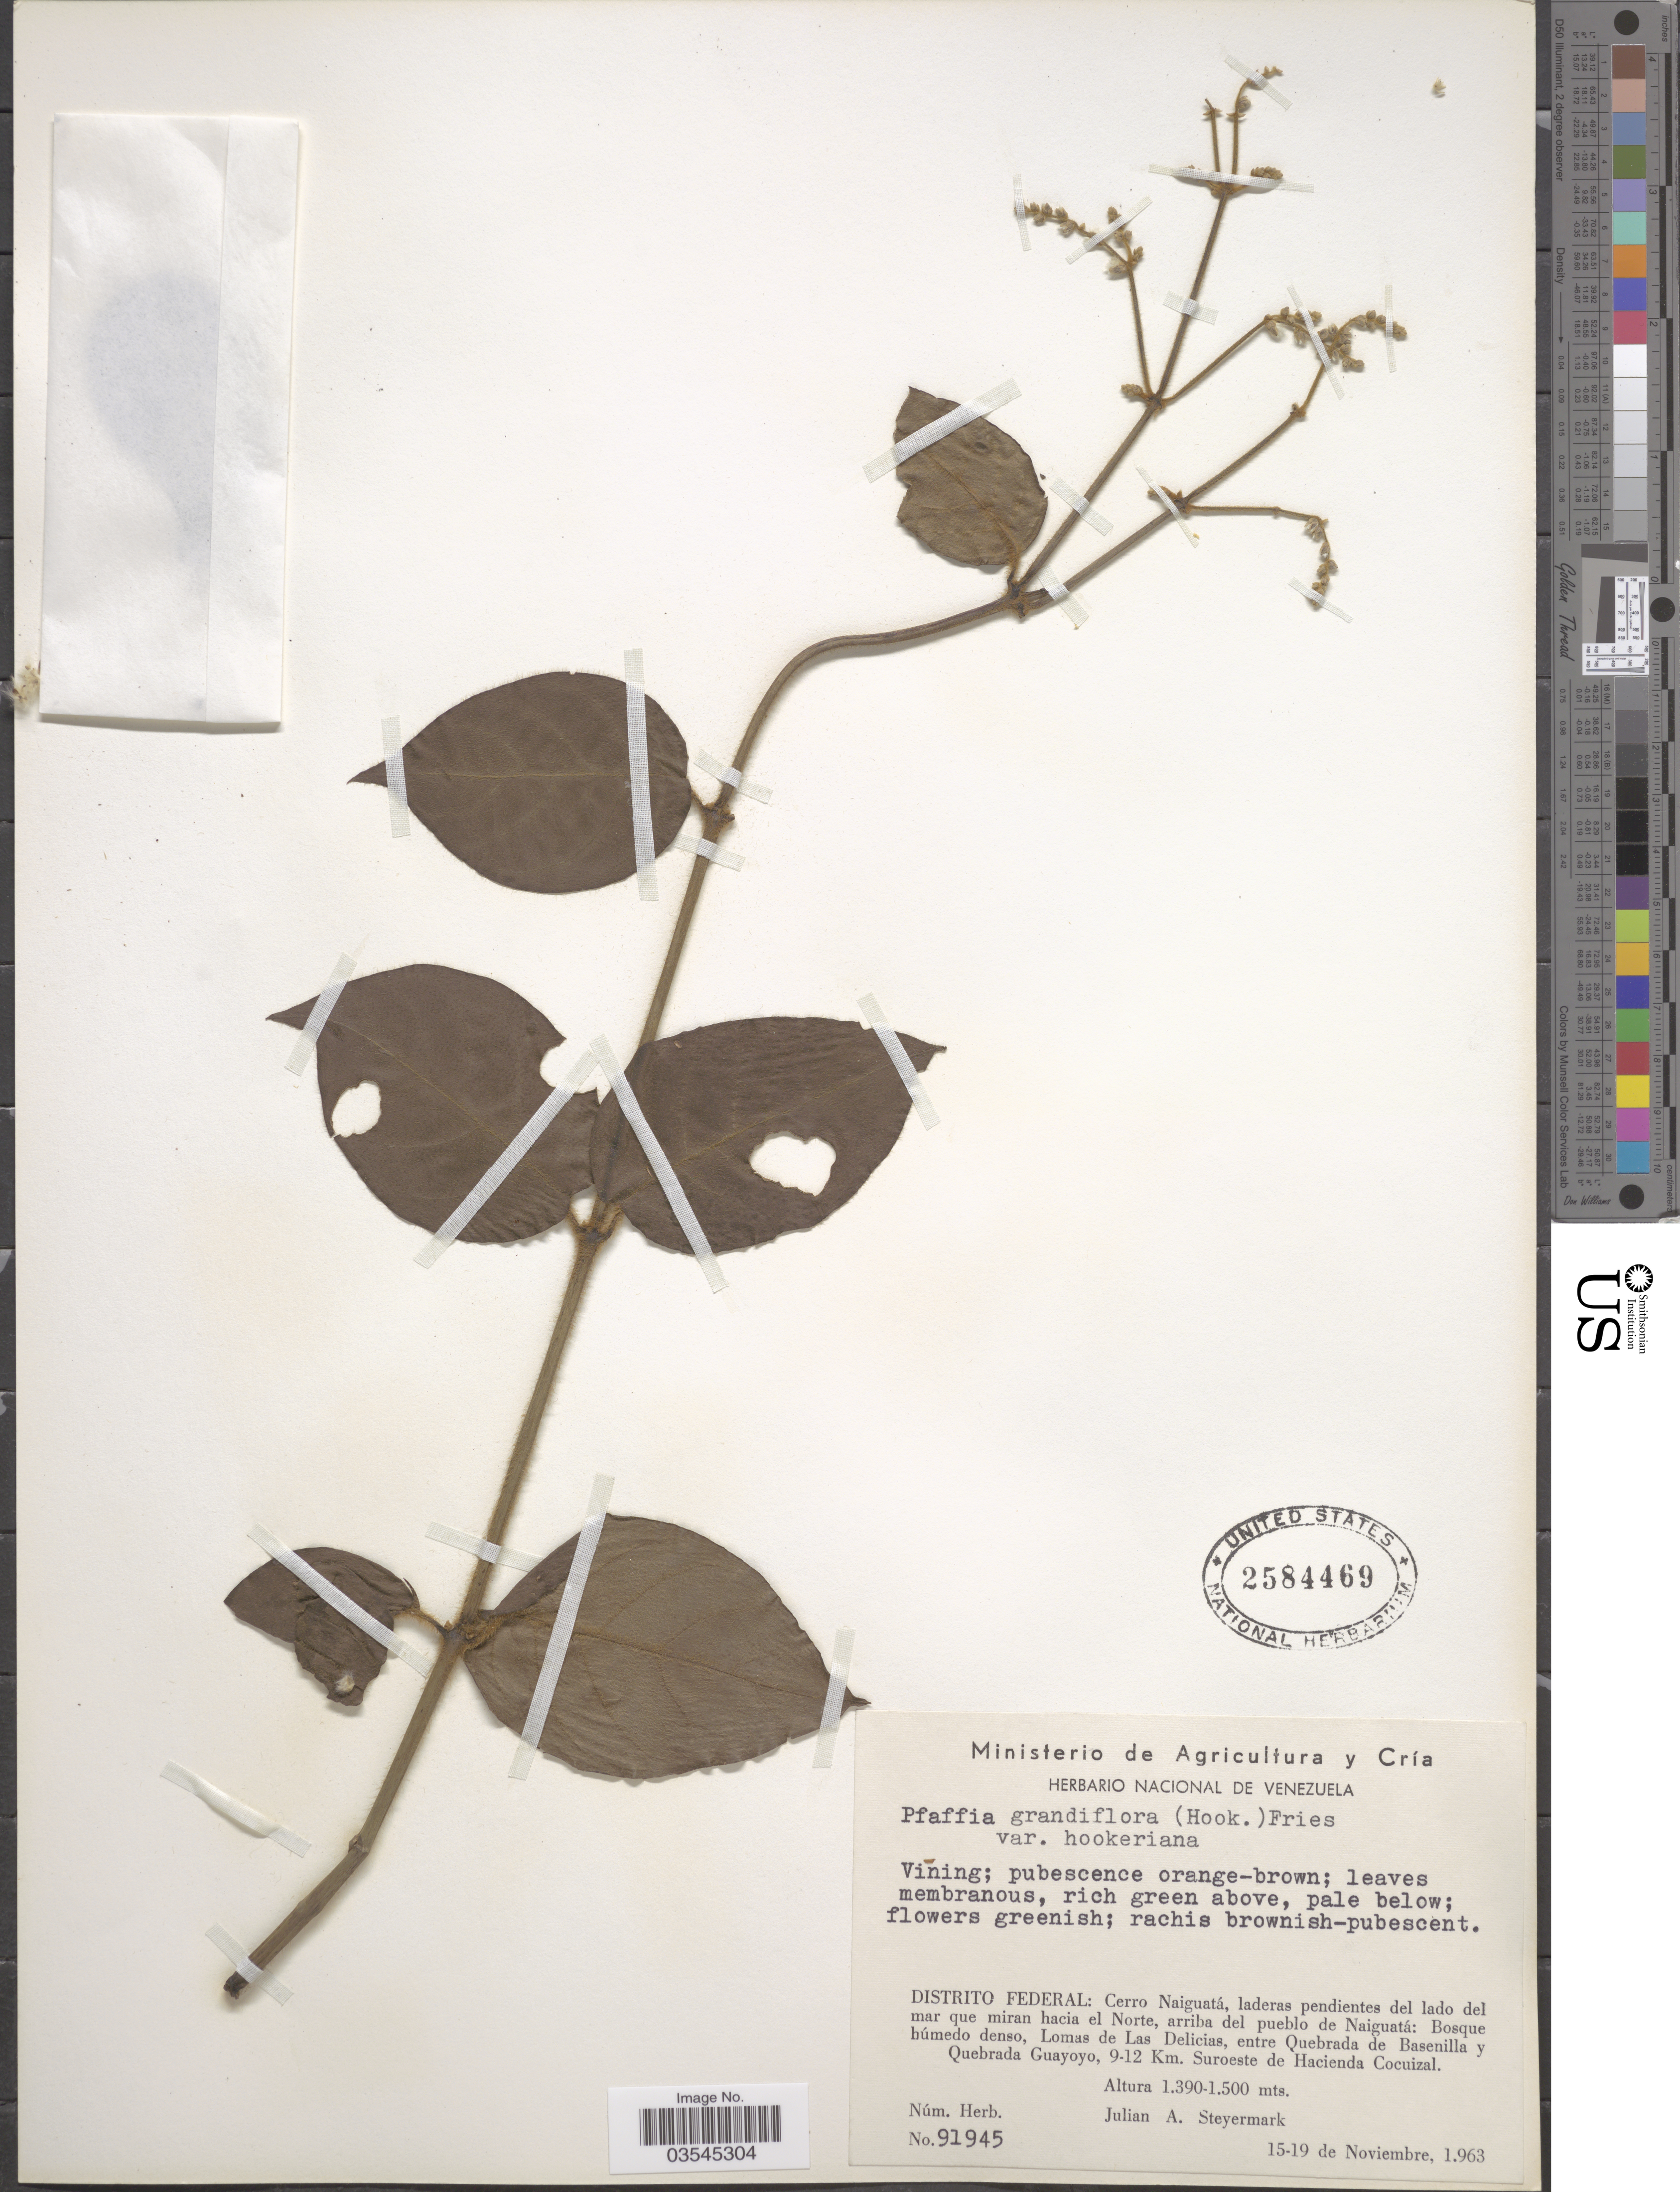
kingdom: Plantae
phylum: Tracheophyta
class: Magnoliopsida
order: Caryophyllales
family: Amaranthaceae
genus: Pfaffia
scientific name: Pfaffia grandiflora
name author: (Hook.) R.E. Fr.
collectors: J. Steyermark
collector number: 91945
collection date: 1963-11-15/1963-11-19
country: Venezuela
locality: Distrito Federal: Cerro Naiguatá, laderas pendientes del lado del mar que miran hacia el Norte, arriba del pueblo de Naiguatá: Bosque húmedo denso, Lomas de Las Delicias, entre Quebrada de Basenilla y Quebrada Guayoyo, 9-12 Km. Suroeste de Hacienda Cocuizal.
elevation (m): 1390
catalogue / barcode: US 2584469